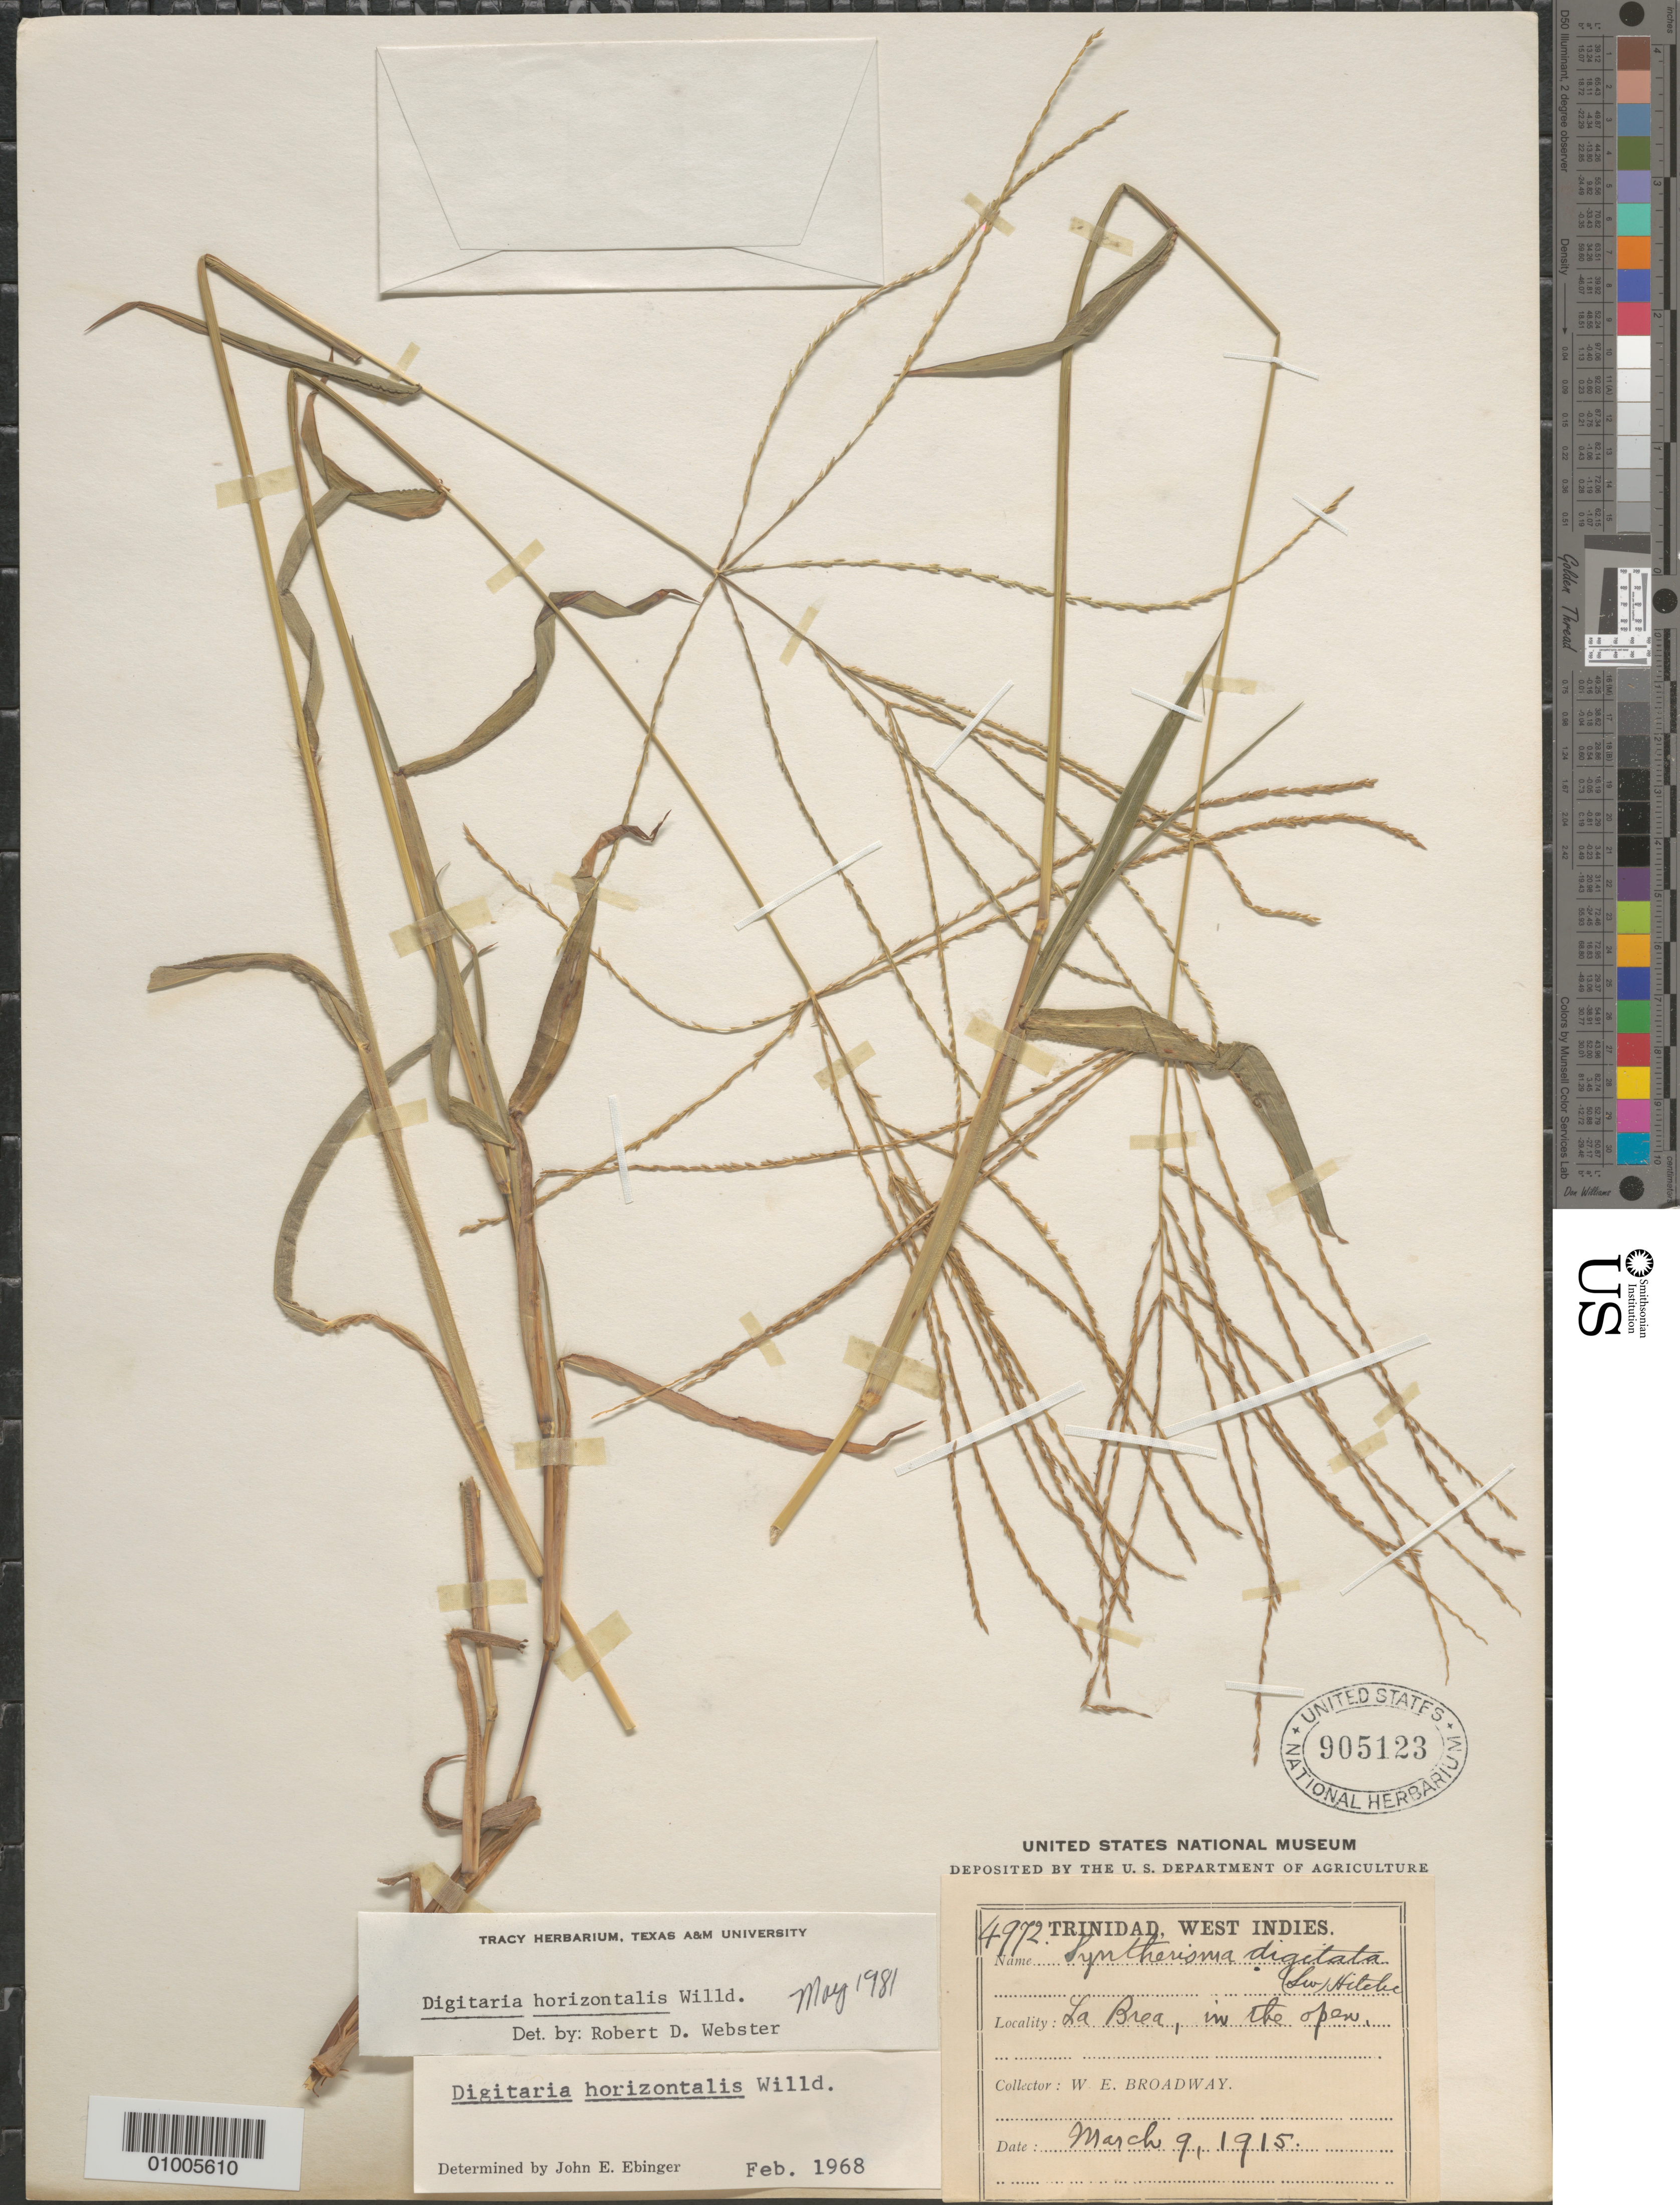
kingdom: Plantae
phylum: Tracheophyta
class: Liliopsida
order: Poales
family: Poaceae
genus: Digitaria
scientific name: Digitaria horizontalis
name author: Willd.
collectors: W. E. Broadway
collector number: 4972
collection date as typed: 09 Mar 1915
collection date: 1915-03-09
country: Trinidad and Tobago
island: Trinidad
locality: La Brea, in the open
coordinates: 0 N, 0 E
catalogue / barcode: US 905123